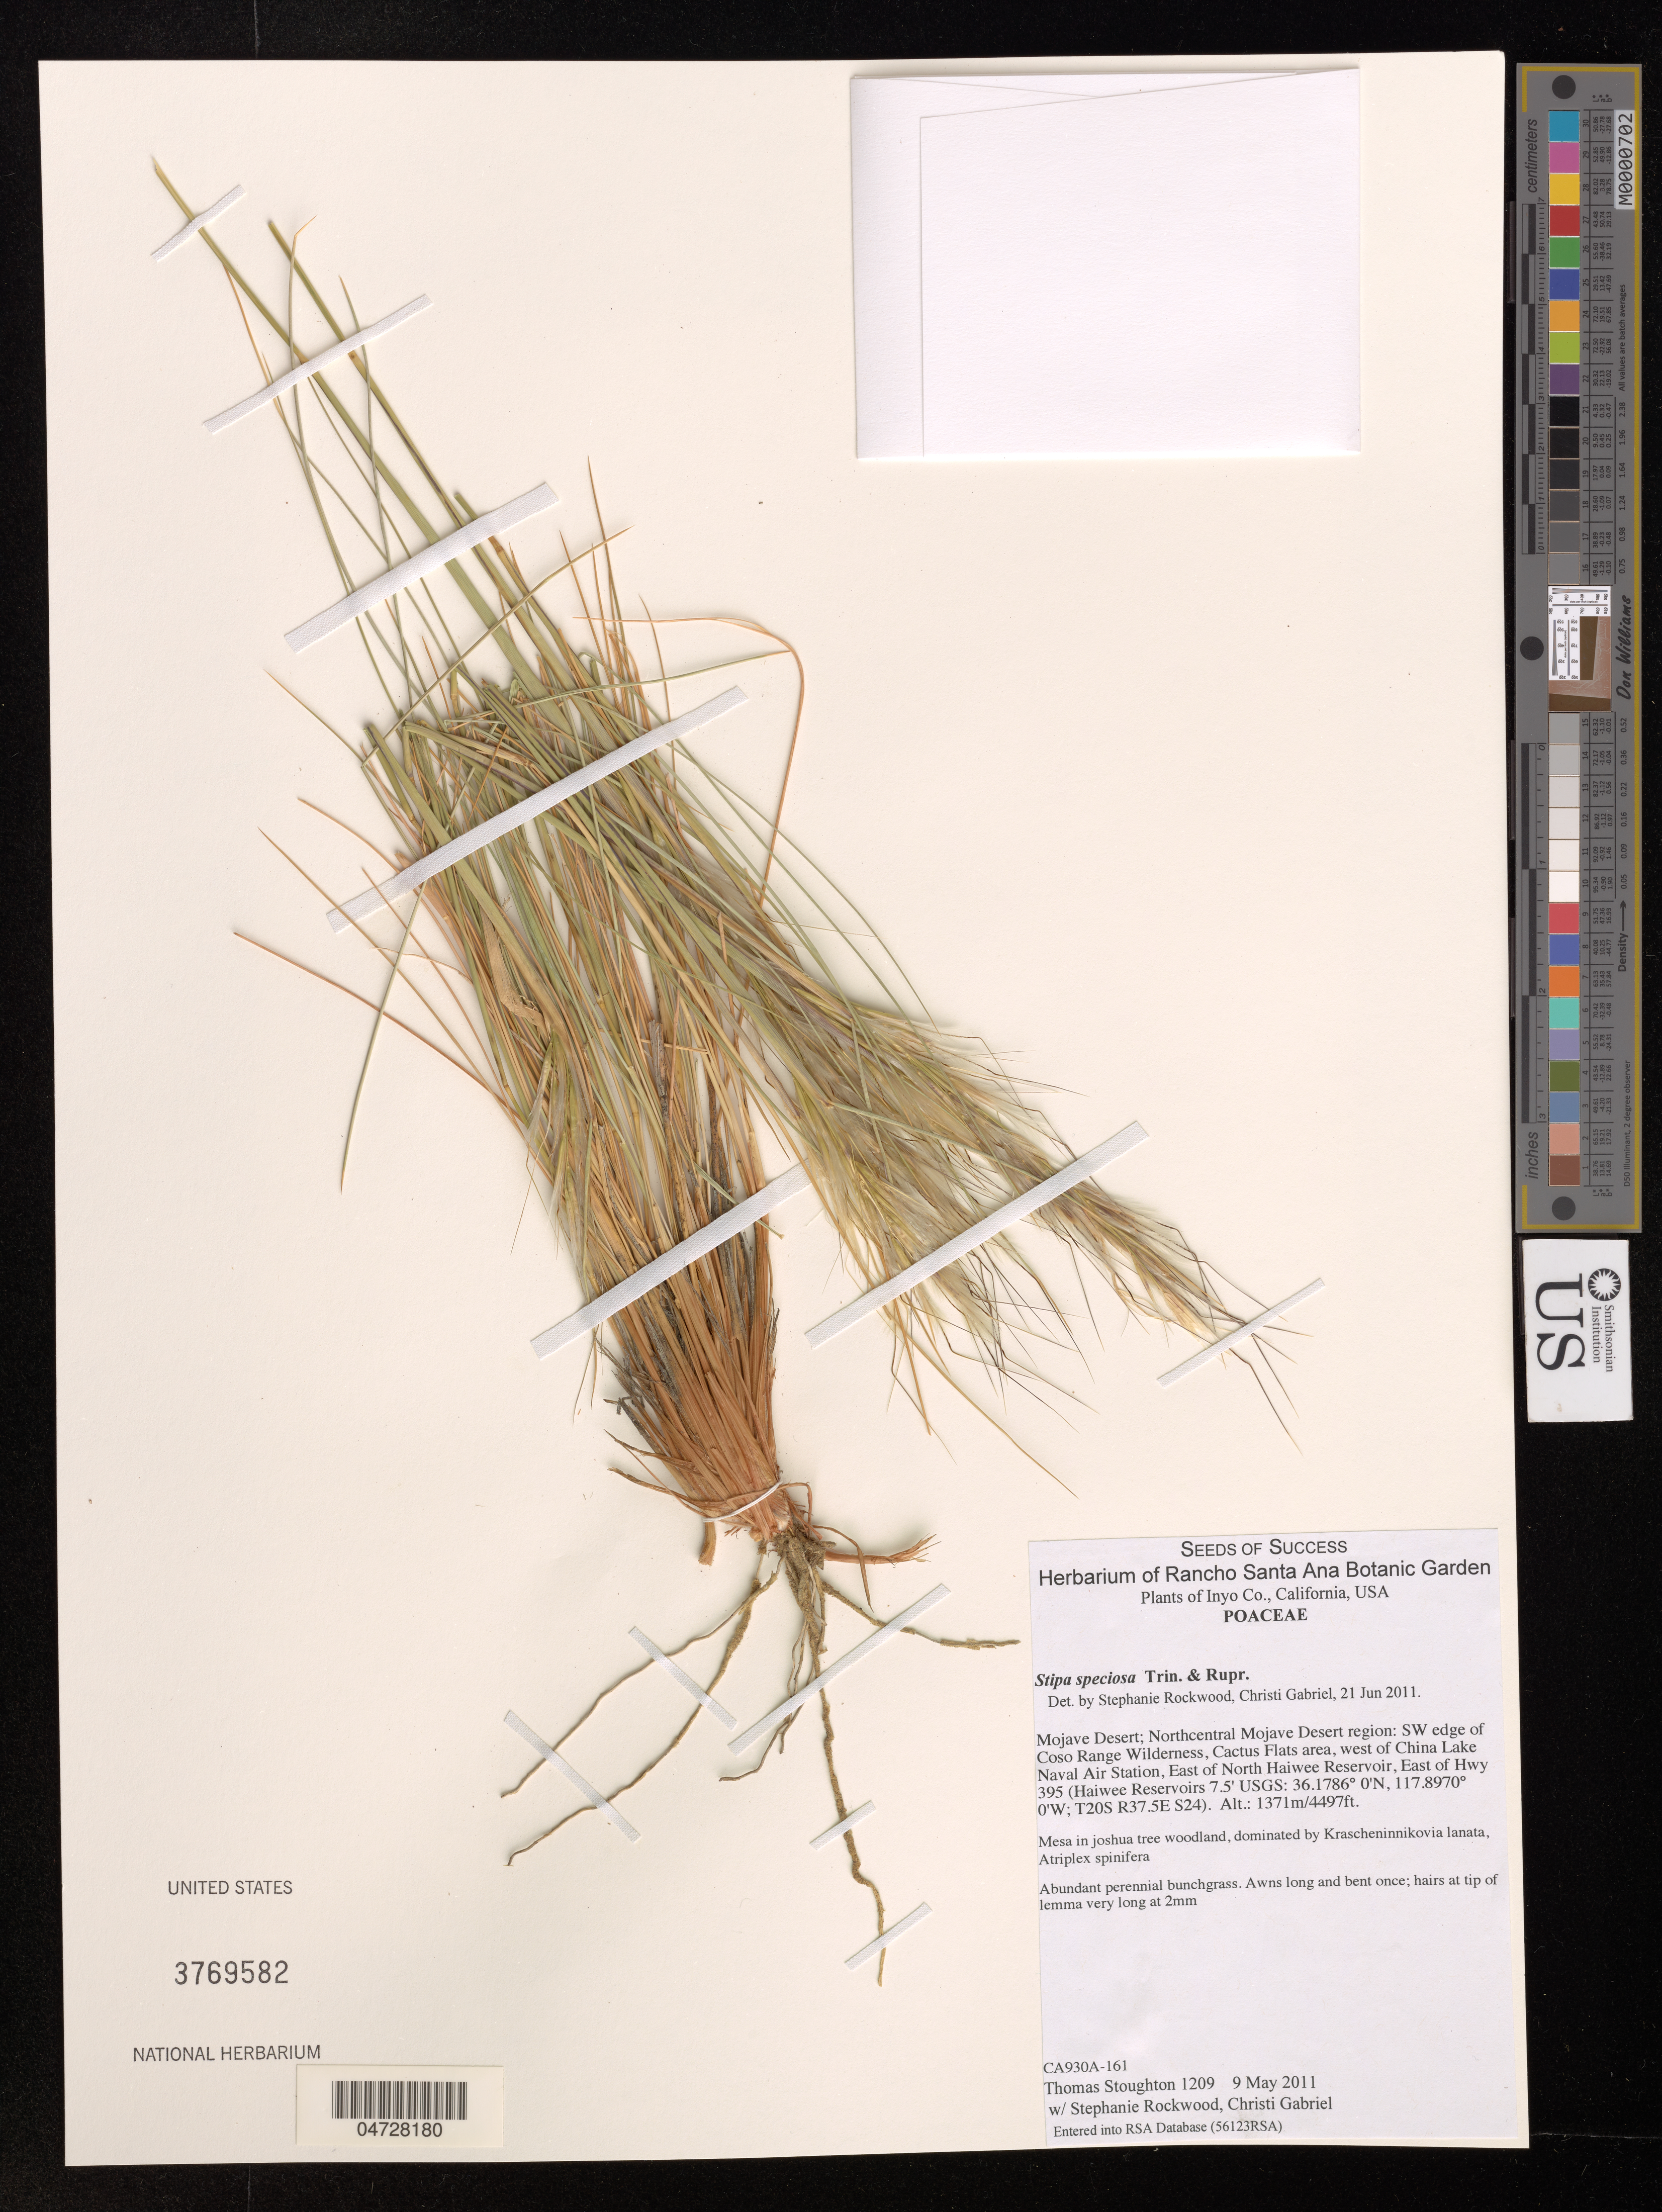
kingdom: Plantae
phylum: Tracheophyta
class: Liliopsida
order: Poales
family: Poaceae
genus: Stipa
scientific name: Stipa speciosa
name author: Trin. & Rupr.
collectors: T. Stoughton & S. Rockwood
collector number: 1209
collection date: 2011-05-09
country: United States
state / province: California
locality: Mojave Desert; Northcentral Mojave Desert region: SW edge of Coso Range Wilderness, Cactus Flats area, west of China Lake Naval Air Station, East of North Haiwee Reservoir, East of Hwy 395).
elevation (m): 418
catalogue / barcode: US 3769582